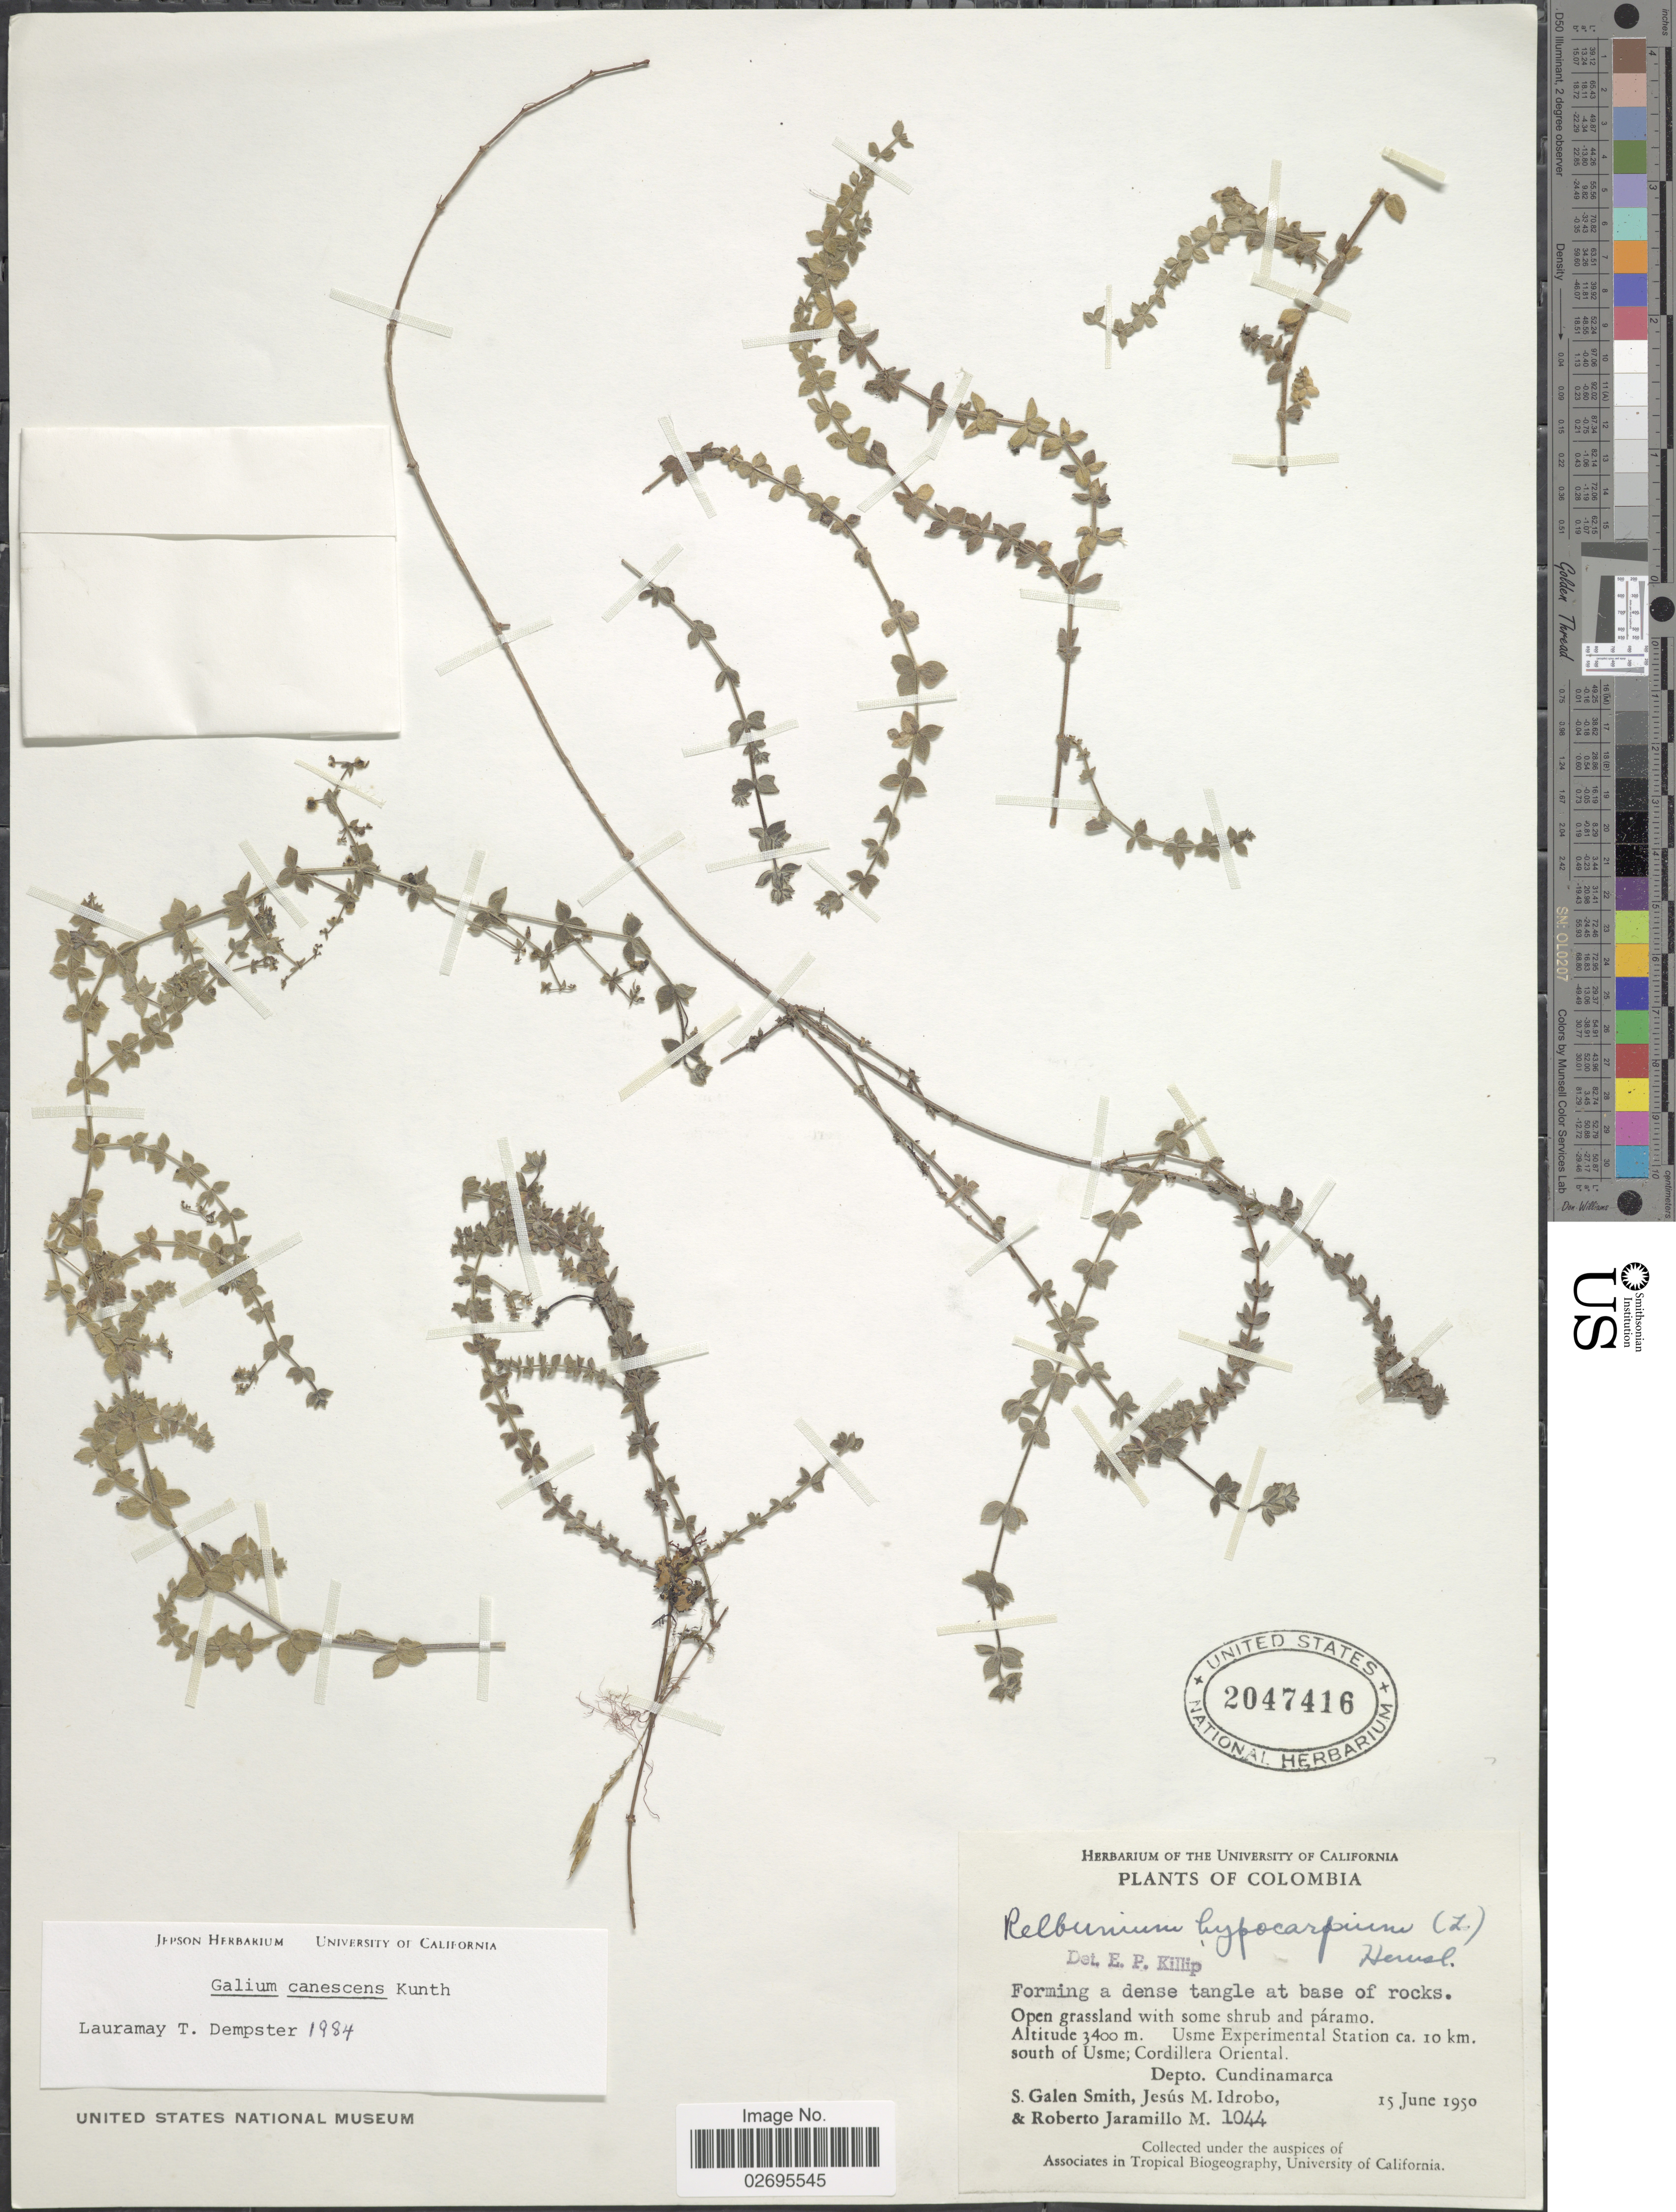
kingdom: Plantae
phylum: Tracheophyta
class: Magnoliopsida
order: Gentianales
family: Rubiaceae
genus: Galium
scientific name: Galium canescens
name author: Kunth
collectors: S. G. Smith, J. M. Idrobo & R. Jaramillo M.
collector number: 1044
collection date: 1950-06-15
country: Colombia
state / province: Cundinamarca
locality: Usme Experimental Station ca. 10 km, south of Usme; Cordillera Oriental. Depto Cundinamarca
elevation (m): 3400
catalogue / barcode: US 2047416